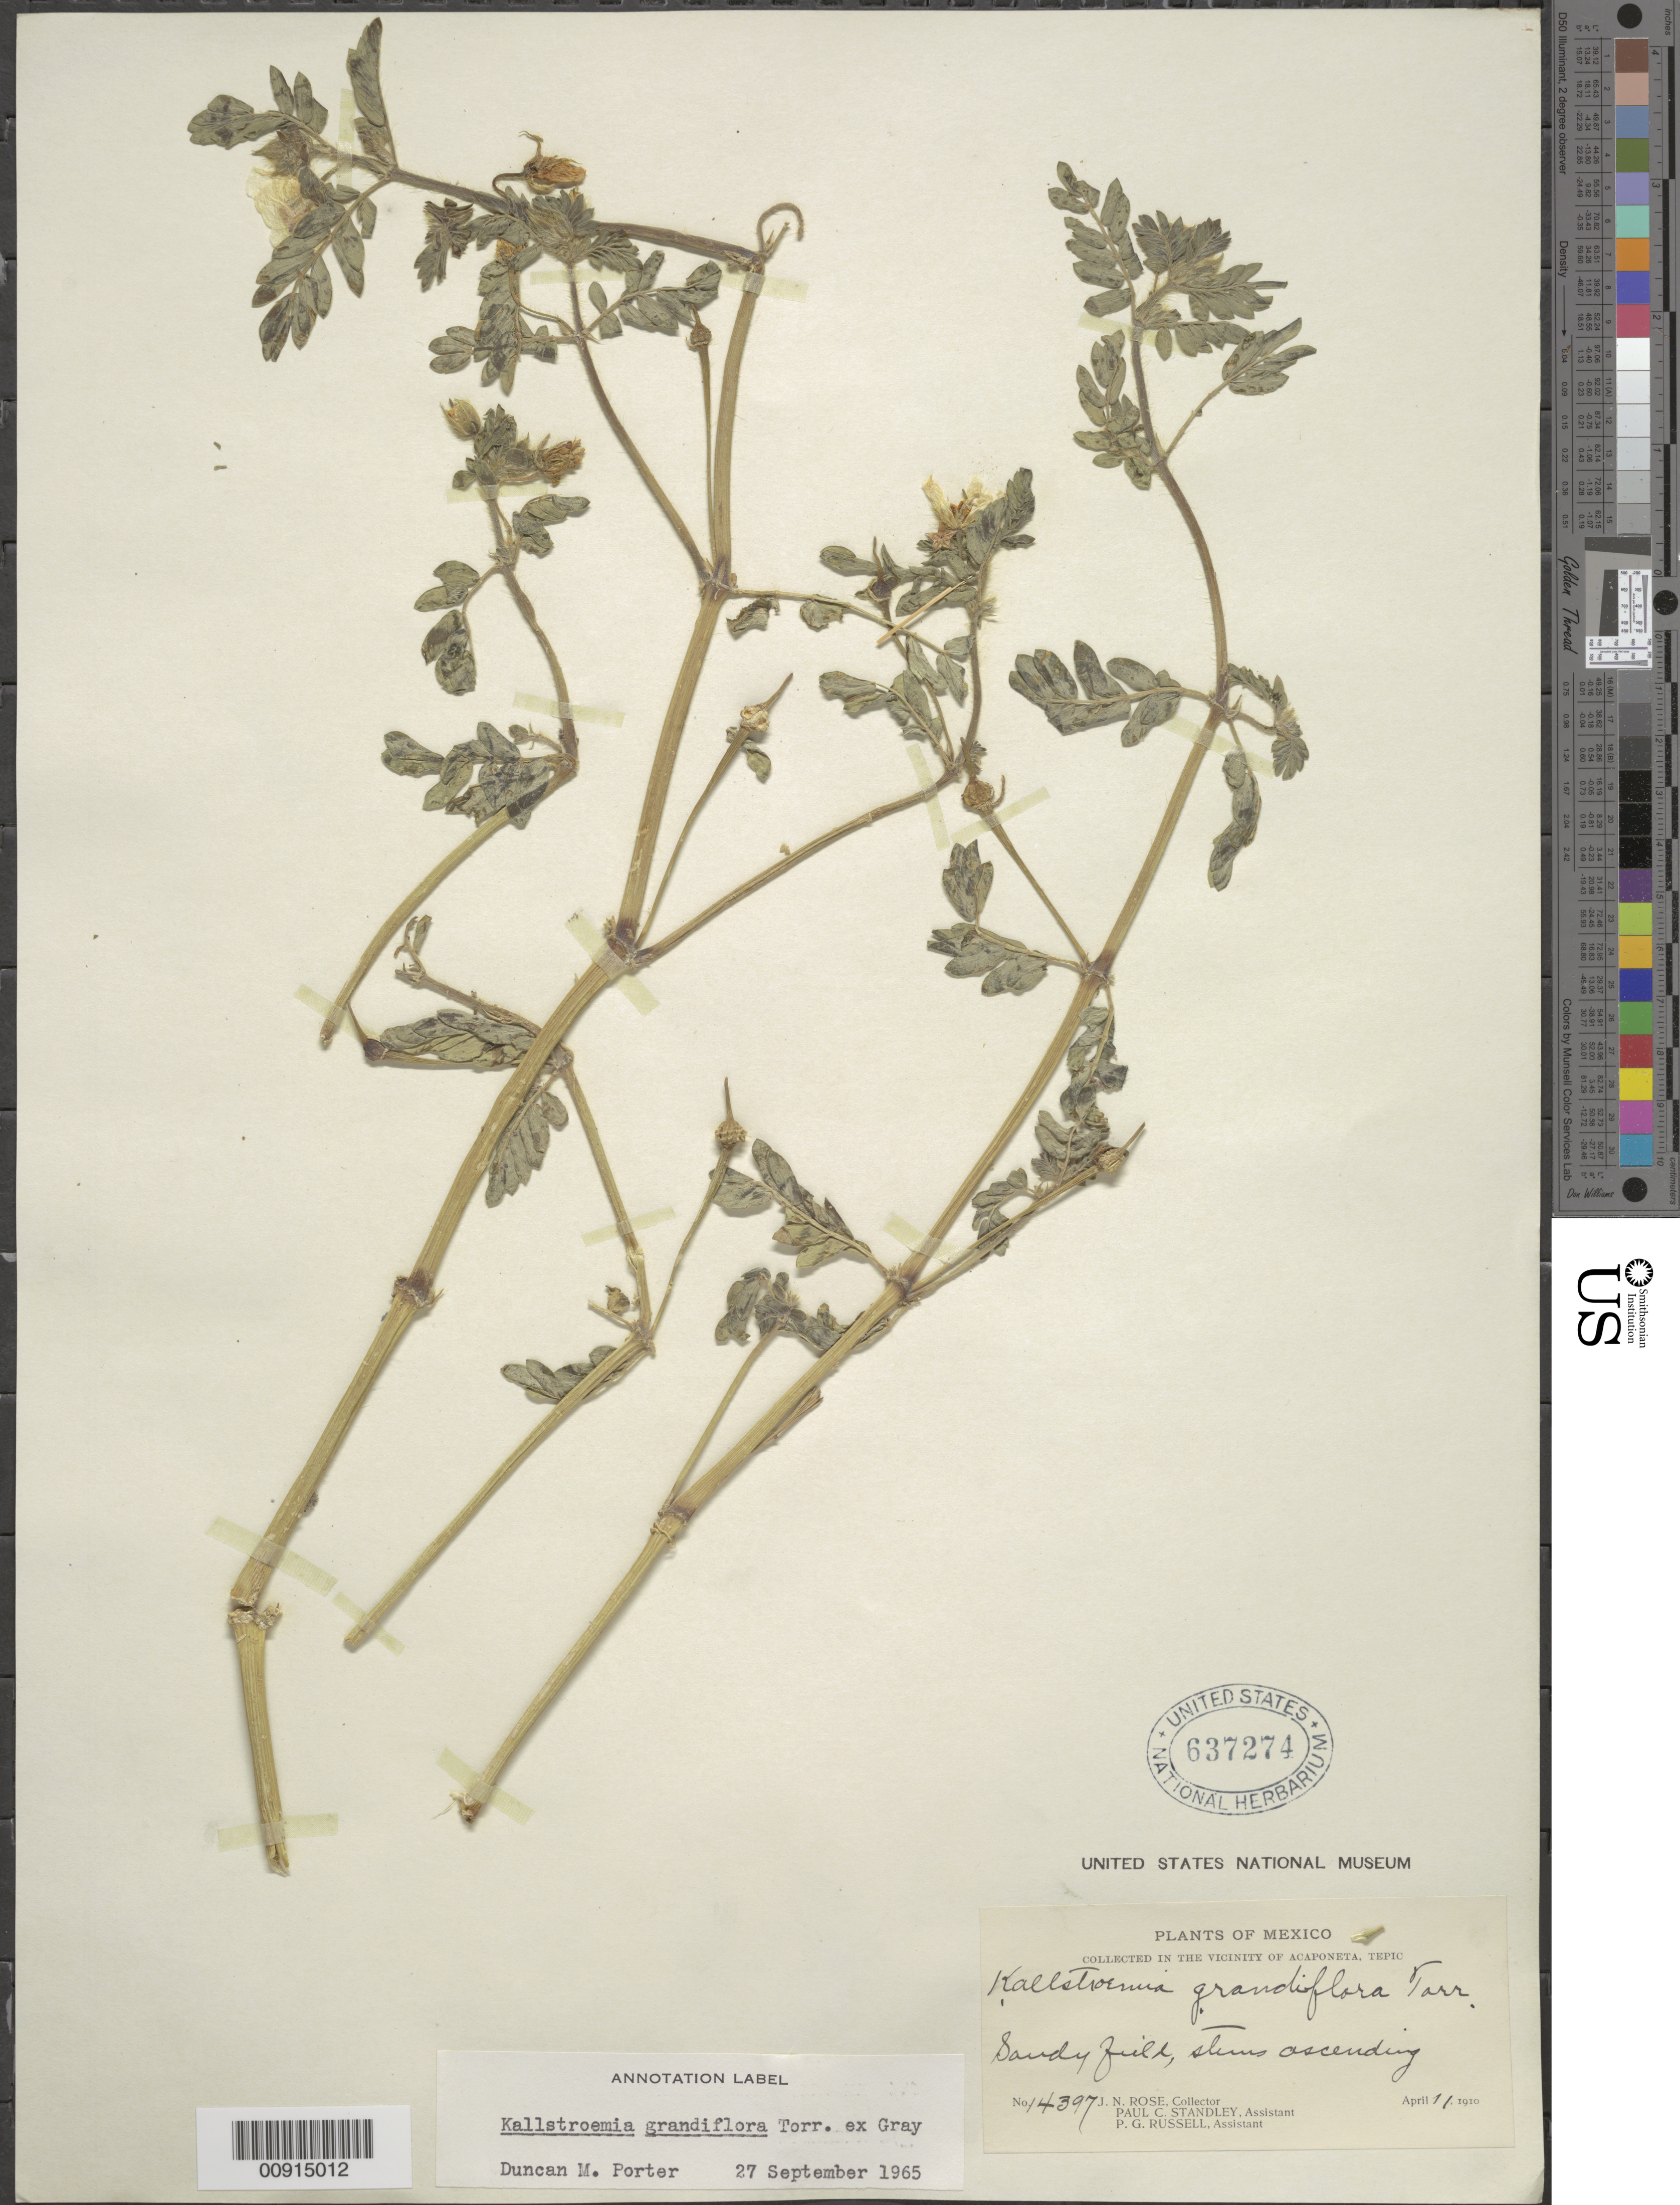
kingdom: Plantae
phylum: Tracheophyta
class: Magnoliopsida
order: Zygophyllales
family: Zygophyllaceae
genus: Kallstroemia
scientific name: Kallstroemia grandiflora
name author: Torr. ex A. Gray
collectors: J. N. Rose, P. C. Standley & P. G. Russell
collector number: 14397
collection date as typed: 11 Apr 1910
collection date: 1910-04-11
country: Mexico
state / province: Nayarit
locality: In the vicinity of Acaponeta, Territorio de Tepic.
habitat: Sandy field.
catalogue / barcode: US 637274